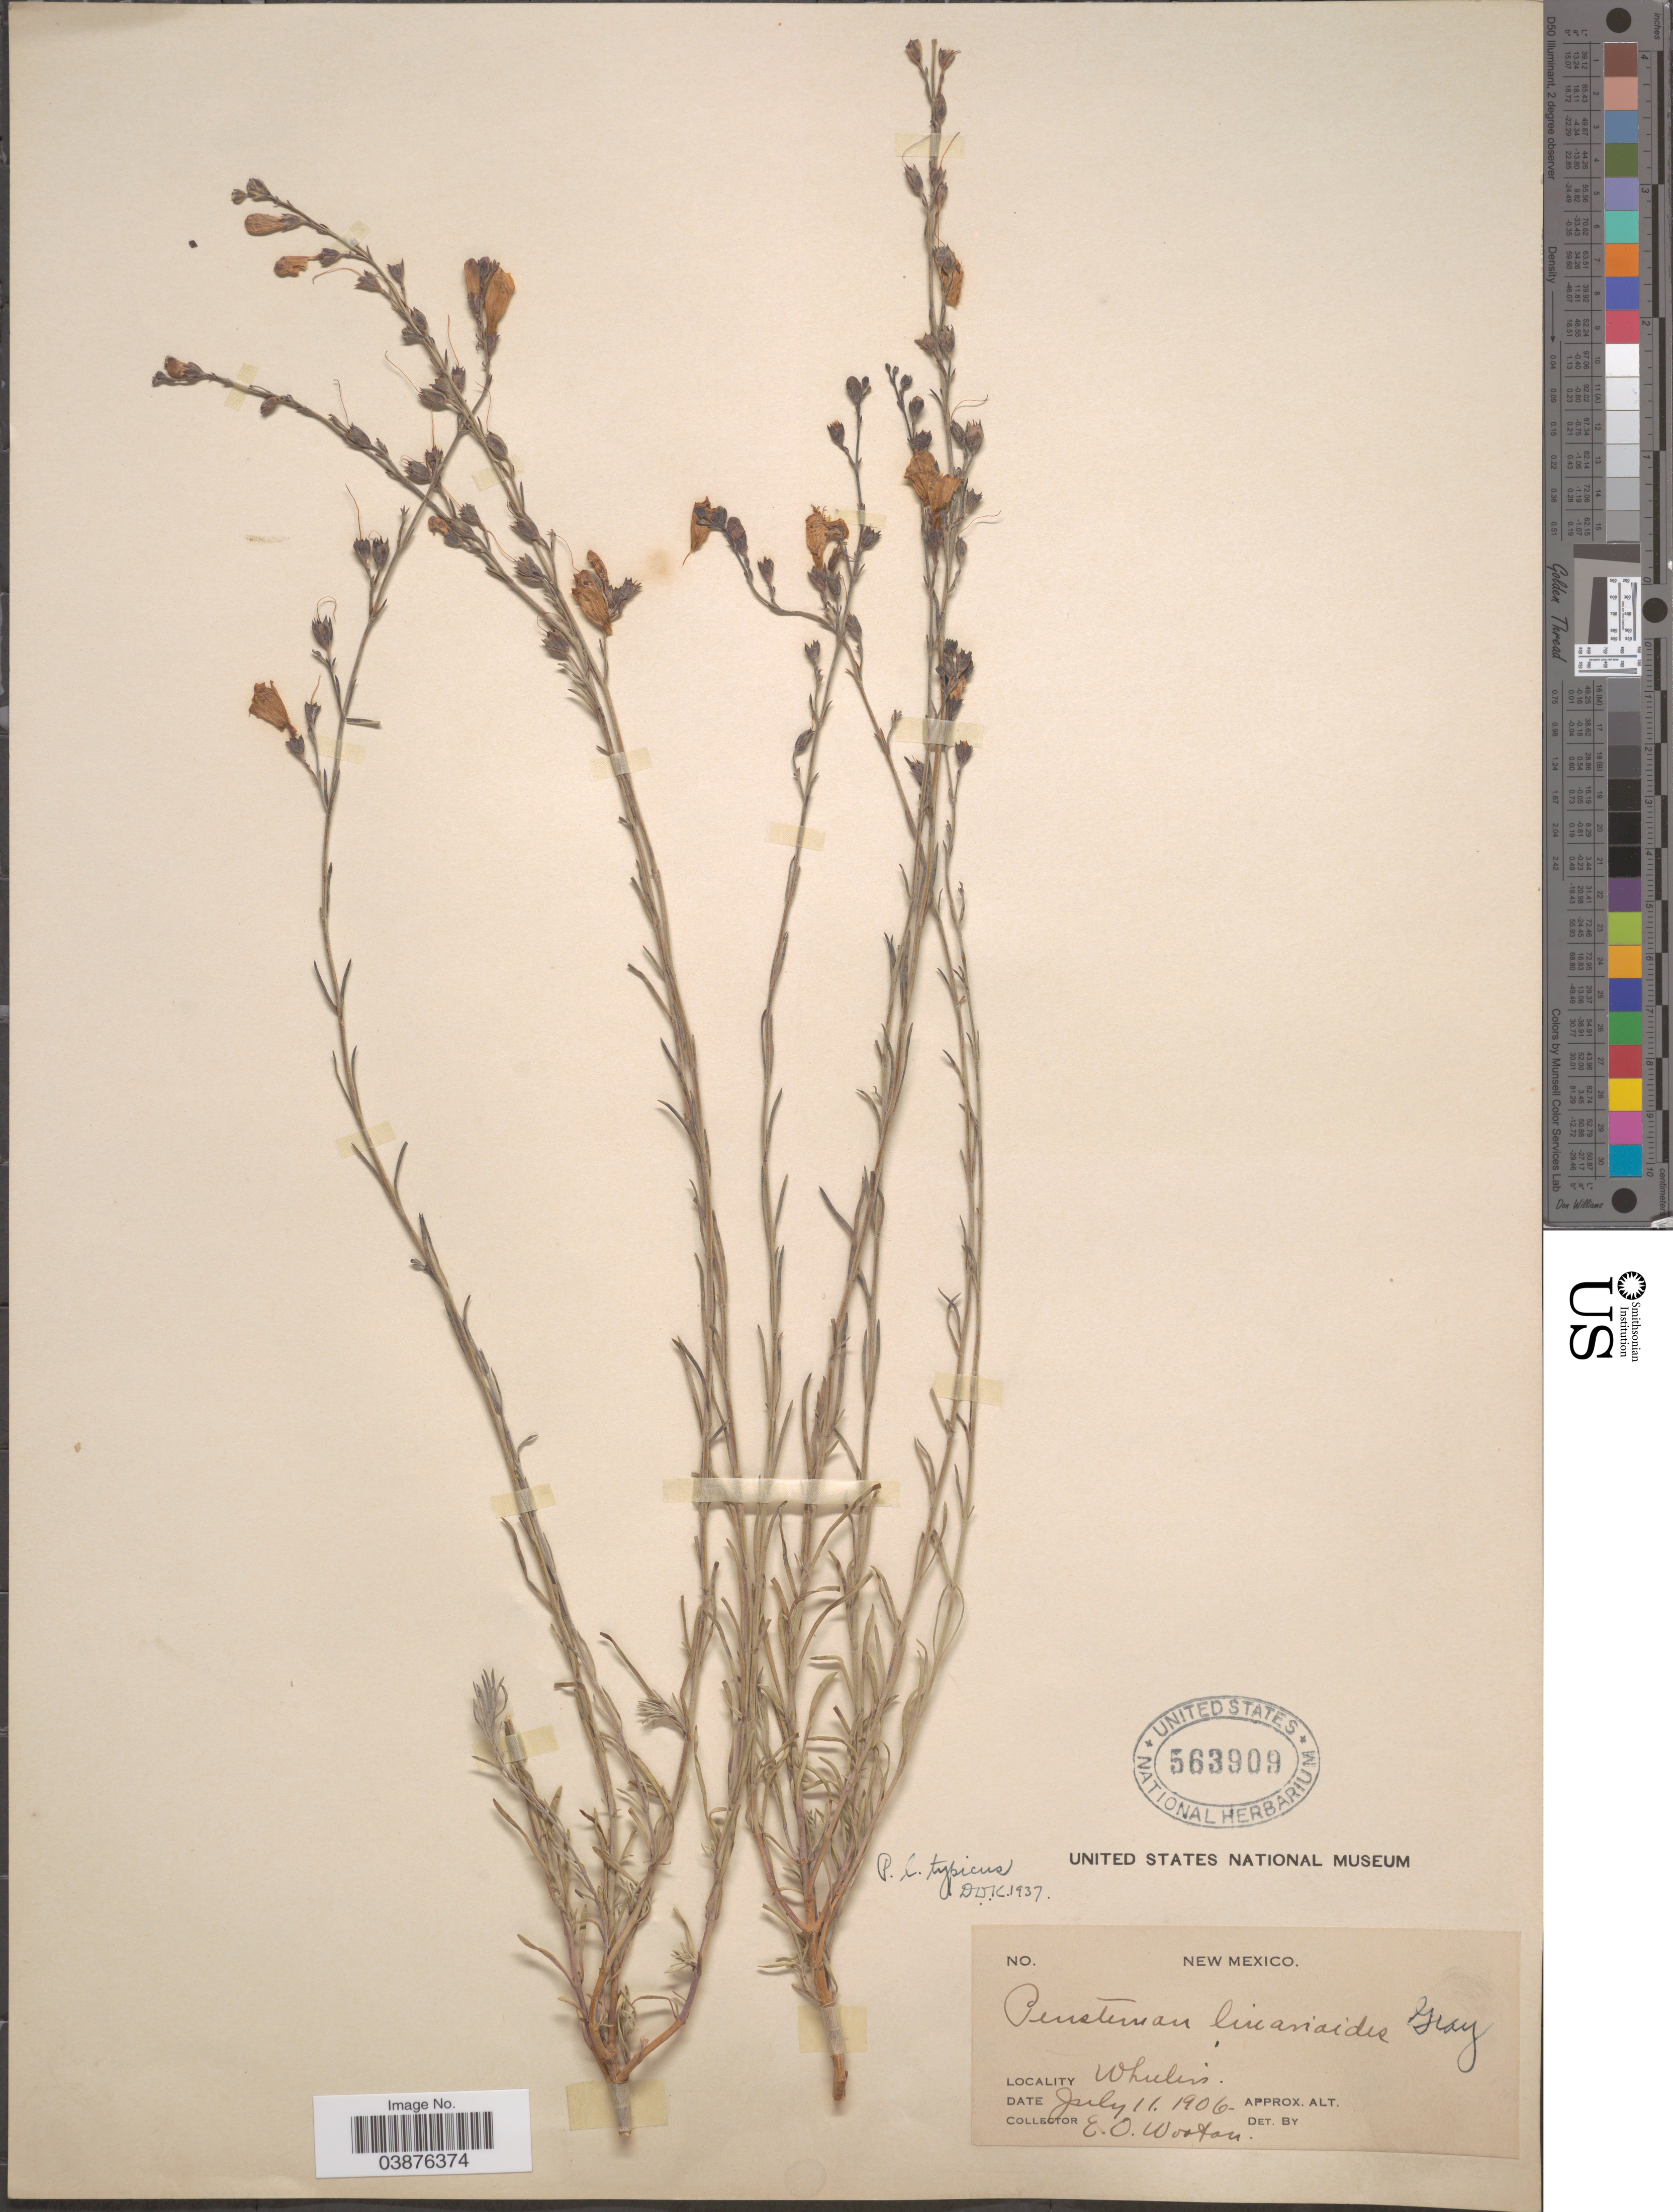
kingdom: Plantae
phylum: Tracheophyta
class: Magnoliopsida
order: Lamiales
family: Plantaginaceae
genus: Penstemon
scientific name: Penstemon linarioides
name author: A. Gray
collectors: E. O. Wooton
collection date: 1906-07-11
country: United States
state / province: New Mexico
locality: Wheeler.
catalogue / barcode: US 563909